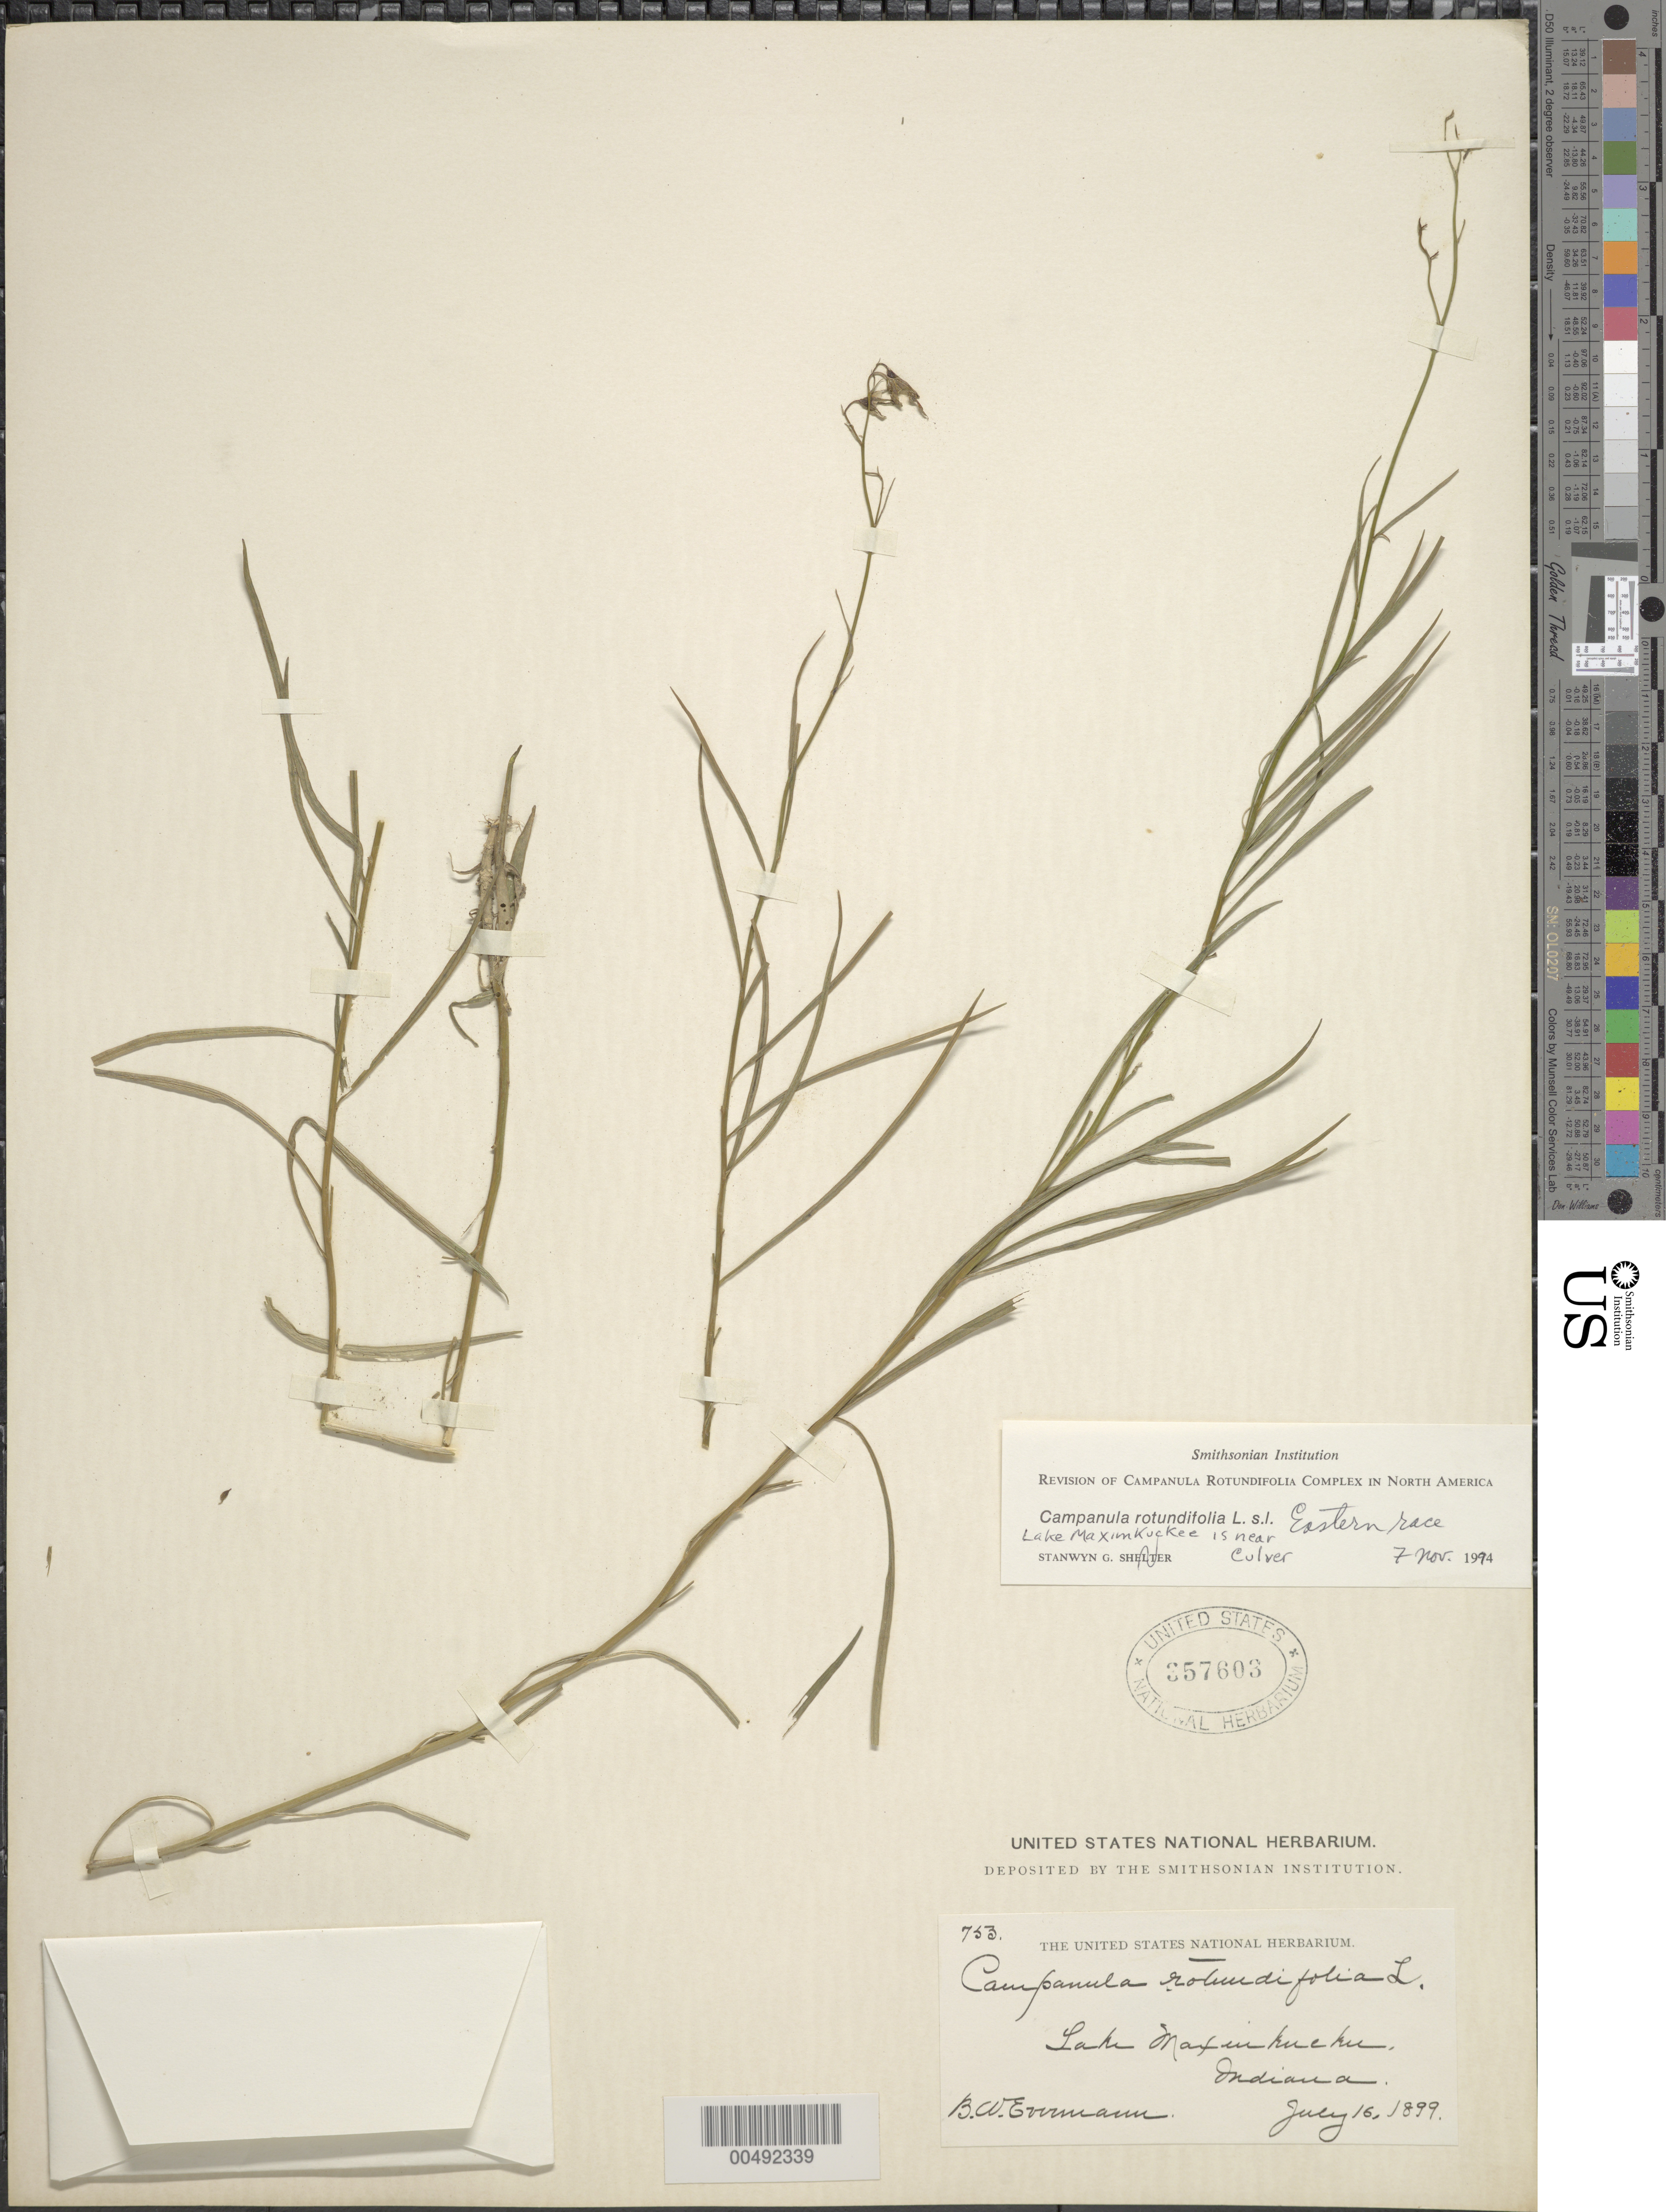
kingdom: Plantae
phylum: Tracheophyta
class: Magnoliopsida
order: Asterales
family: Campanulaceae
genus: Campanula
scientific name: Campanula rotundifolia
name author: L.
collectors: B. W. Evermann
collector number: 753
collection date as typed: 16 Jul 1899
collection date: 1899-07-16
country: United States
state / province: Indiana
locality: Lake Maxinkuckee [near Culver]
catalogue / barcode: US 357603